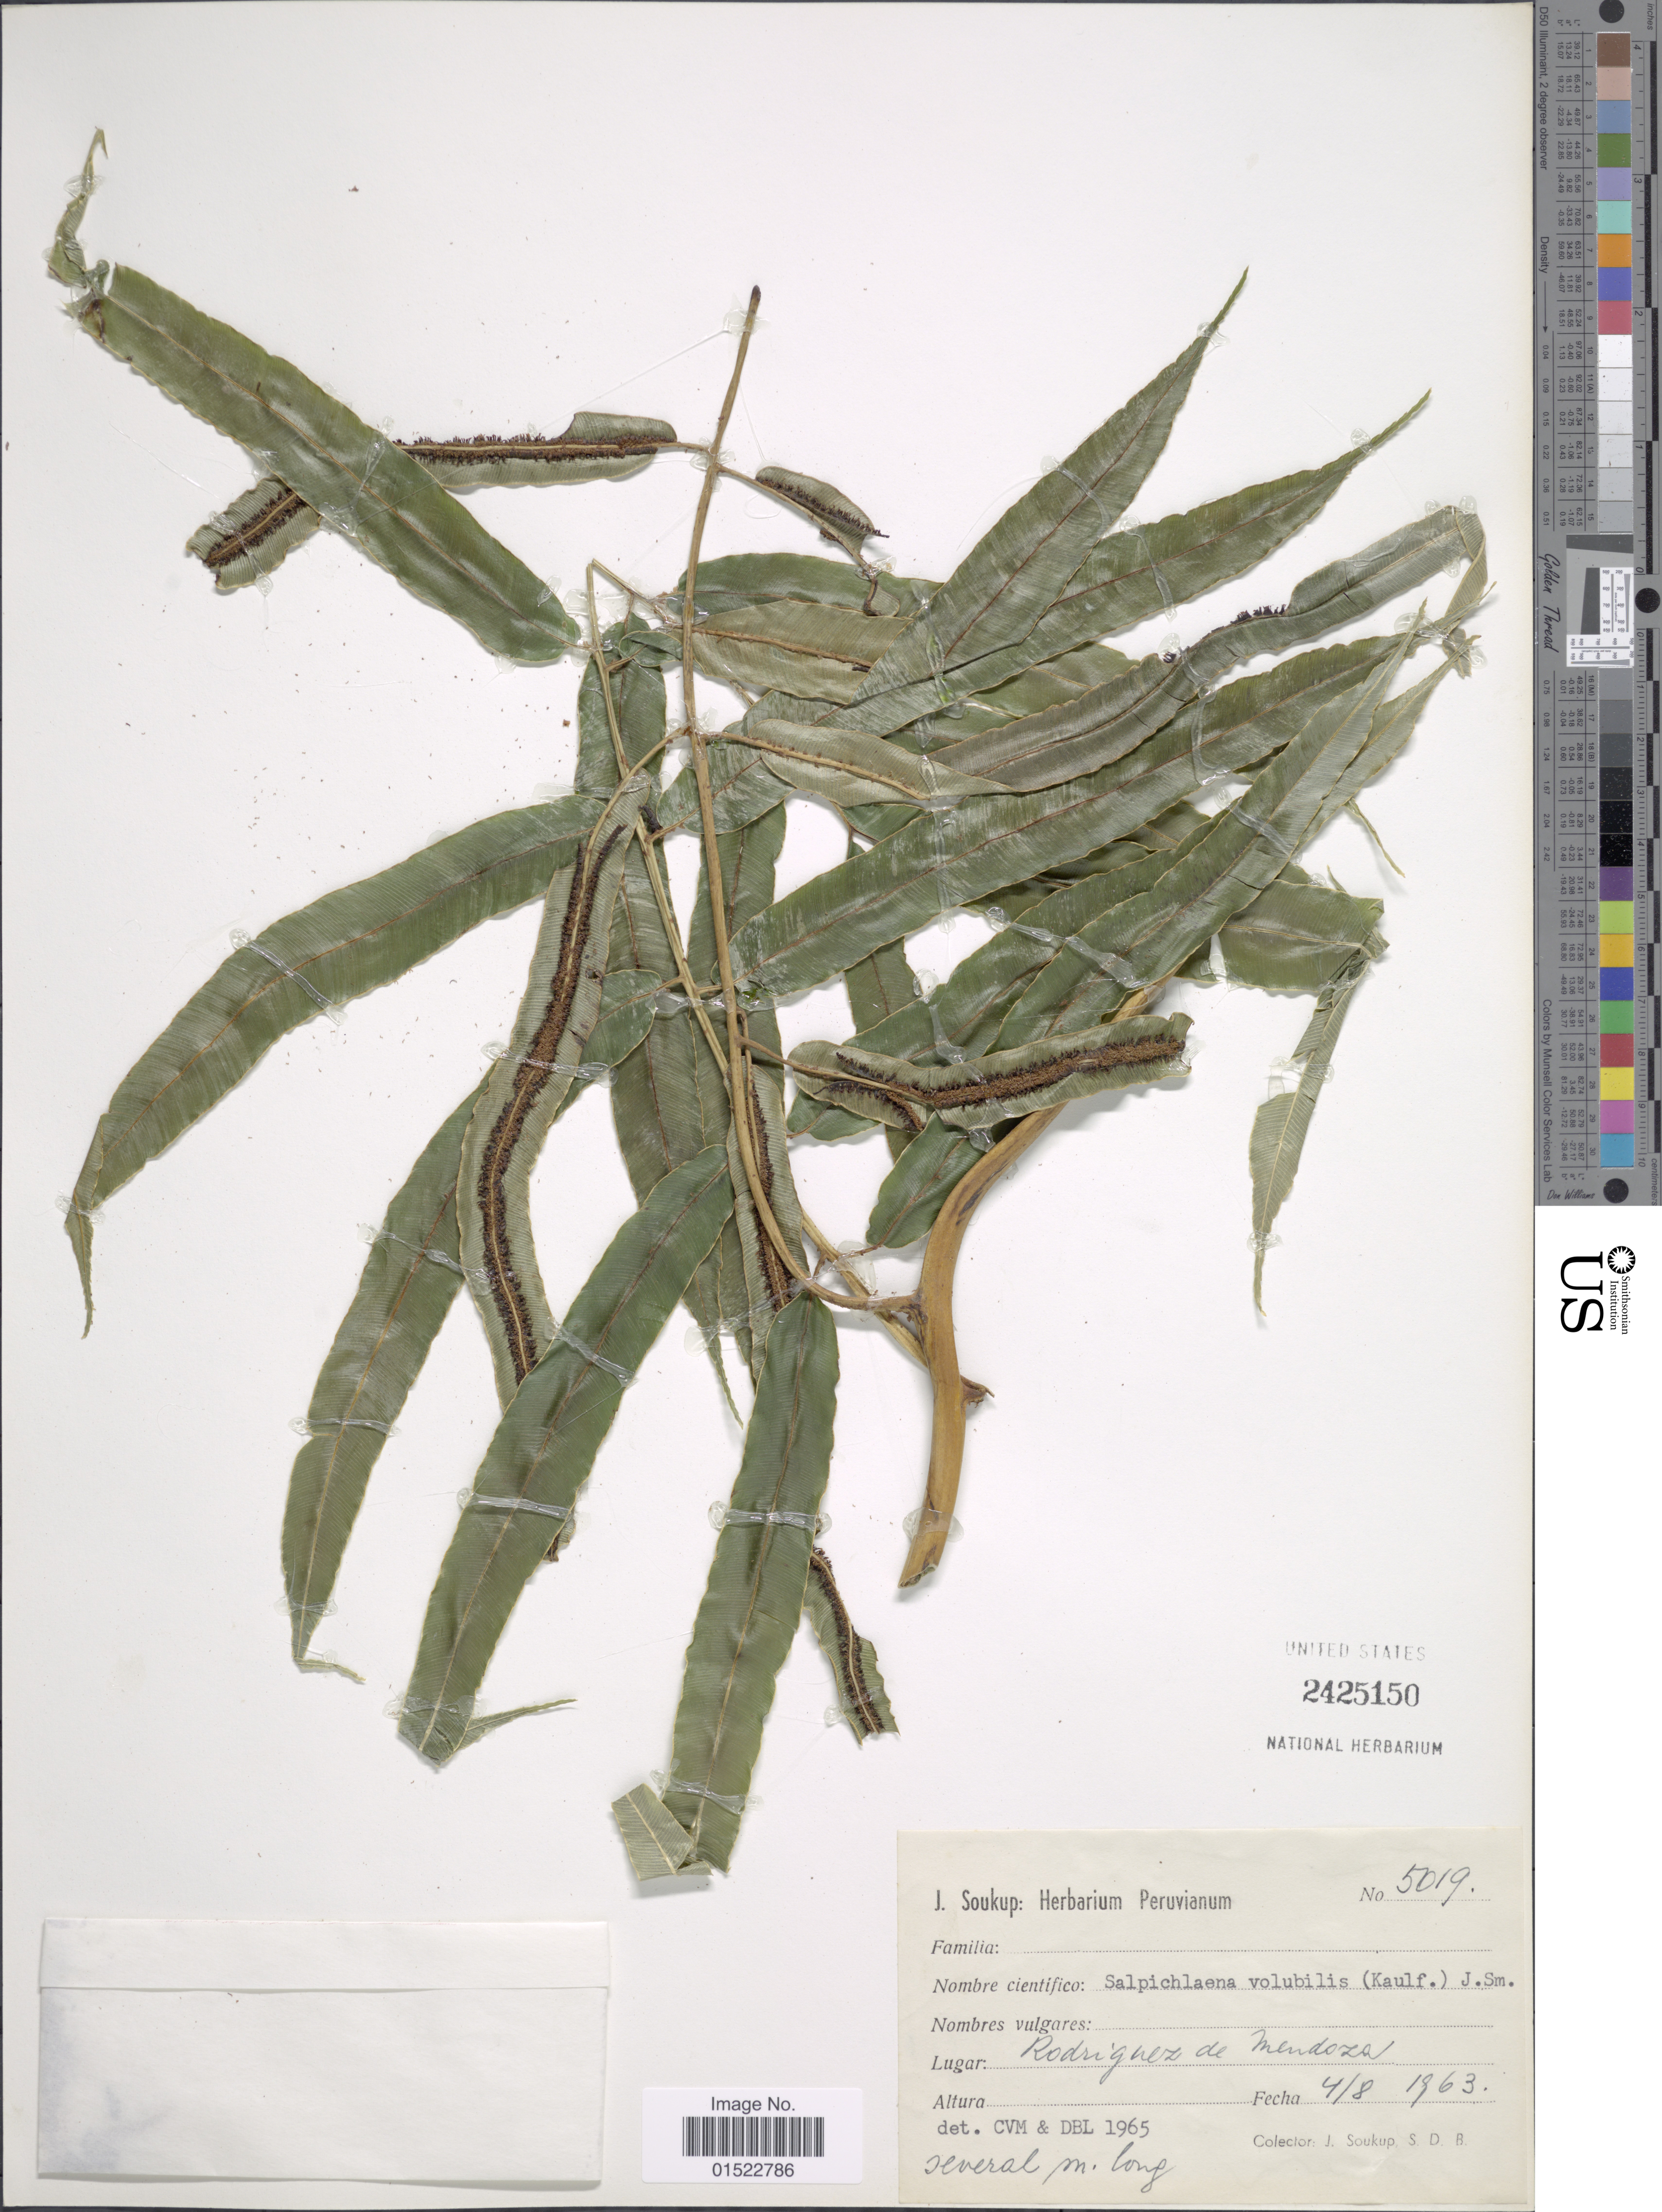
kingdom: Plantae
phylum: Tracheophyta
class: Polypodiopsida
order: Polypodiales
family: Blechnaceae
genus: Salpichlaena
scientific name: Salpichlaena volubilis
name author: (Kaulf.) J. Sm.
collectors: J. Soukup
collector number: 5019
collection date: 1963-08-04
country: Peru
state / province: Amazonas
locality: Rodríguez de Mendoza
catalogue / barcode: US 2425150